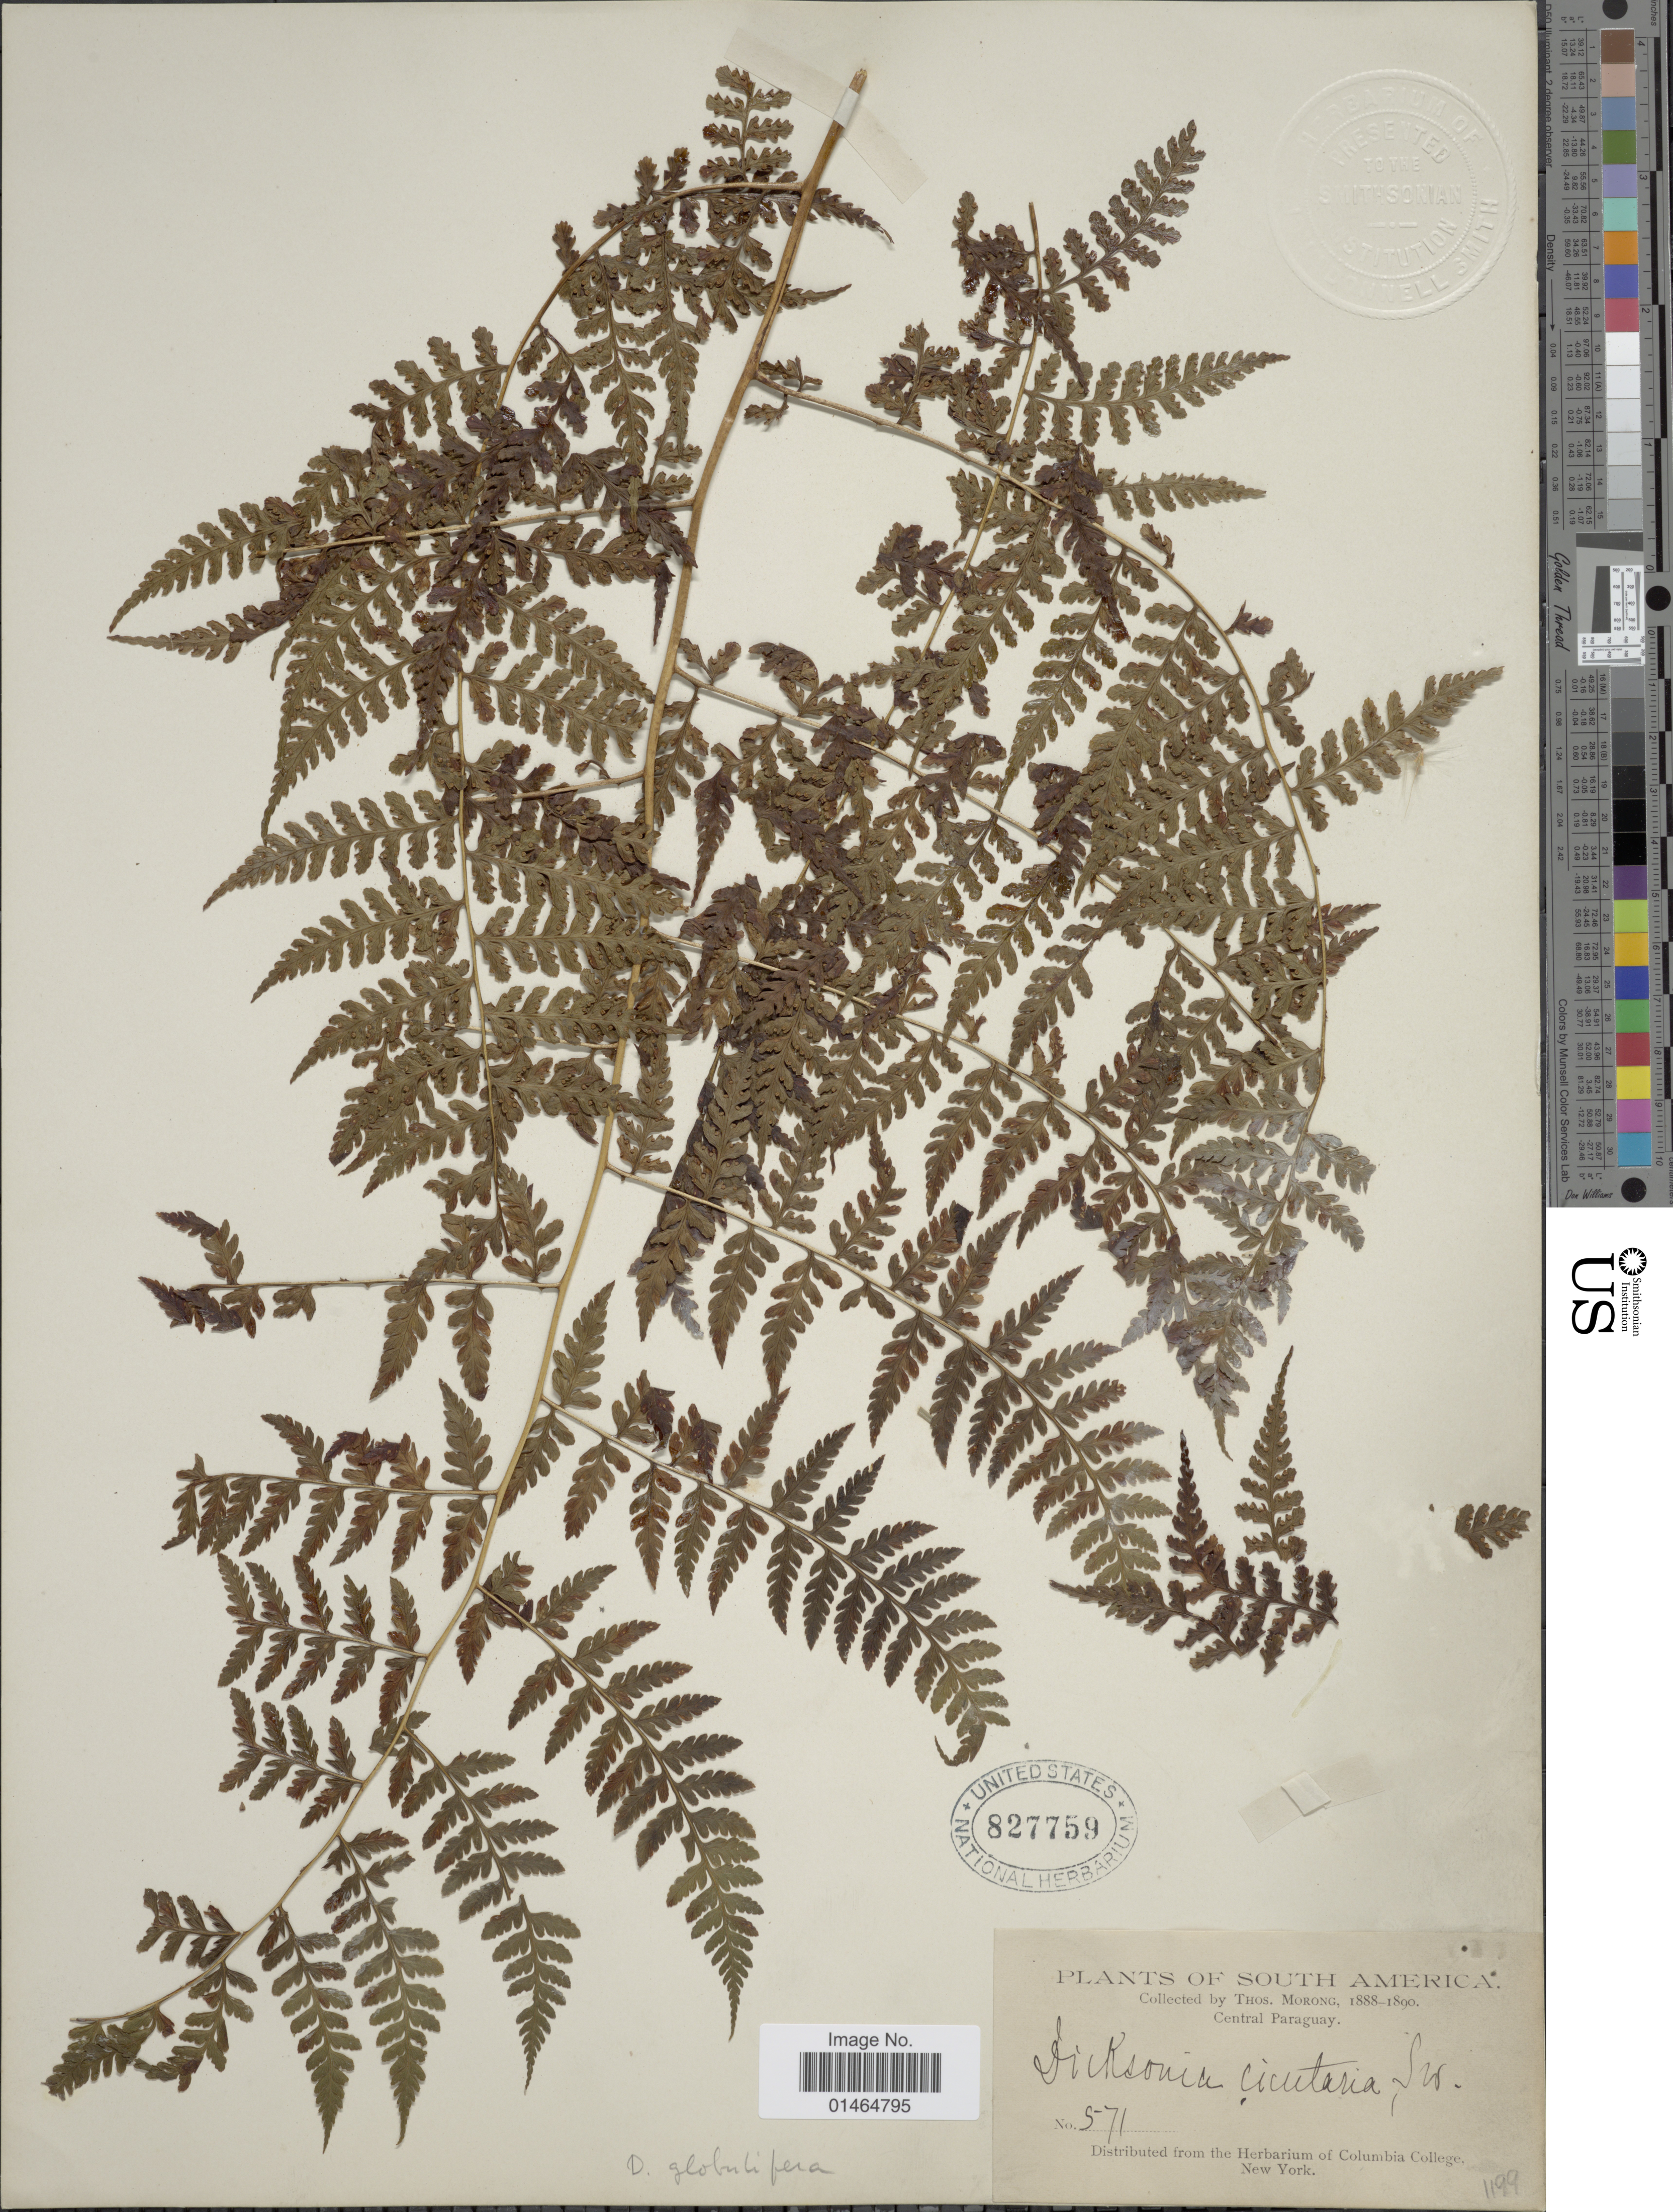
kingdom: Plantae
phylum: Tracheophyta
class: Polypodiopsida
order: Polypodiales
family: Dennstaedtiaceae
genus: Dennstaedtia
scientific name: Dennstaedtia globulifera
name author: (Poir.) Hieron.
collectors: T. Morong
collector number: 571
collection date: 1888/1890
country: Paraguay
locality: Central Paraguay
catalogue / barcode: US 827759